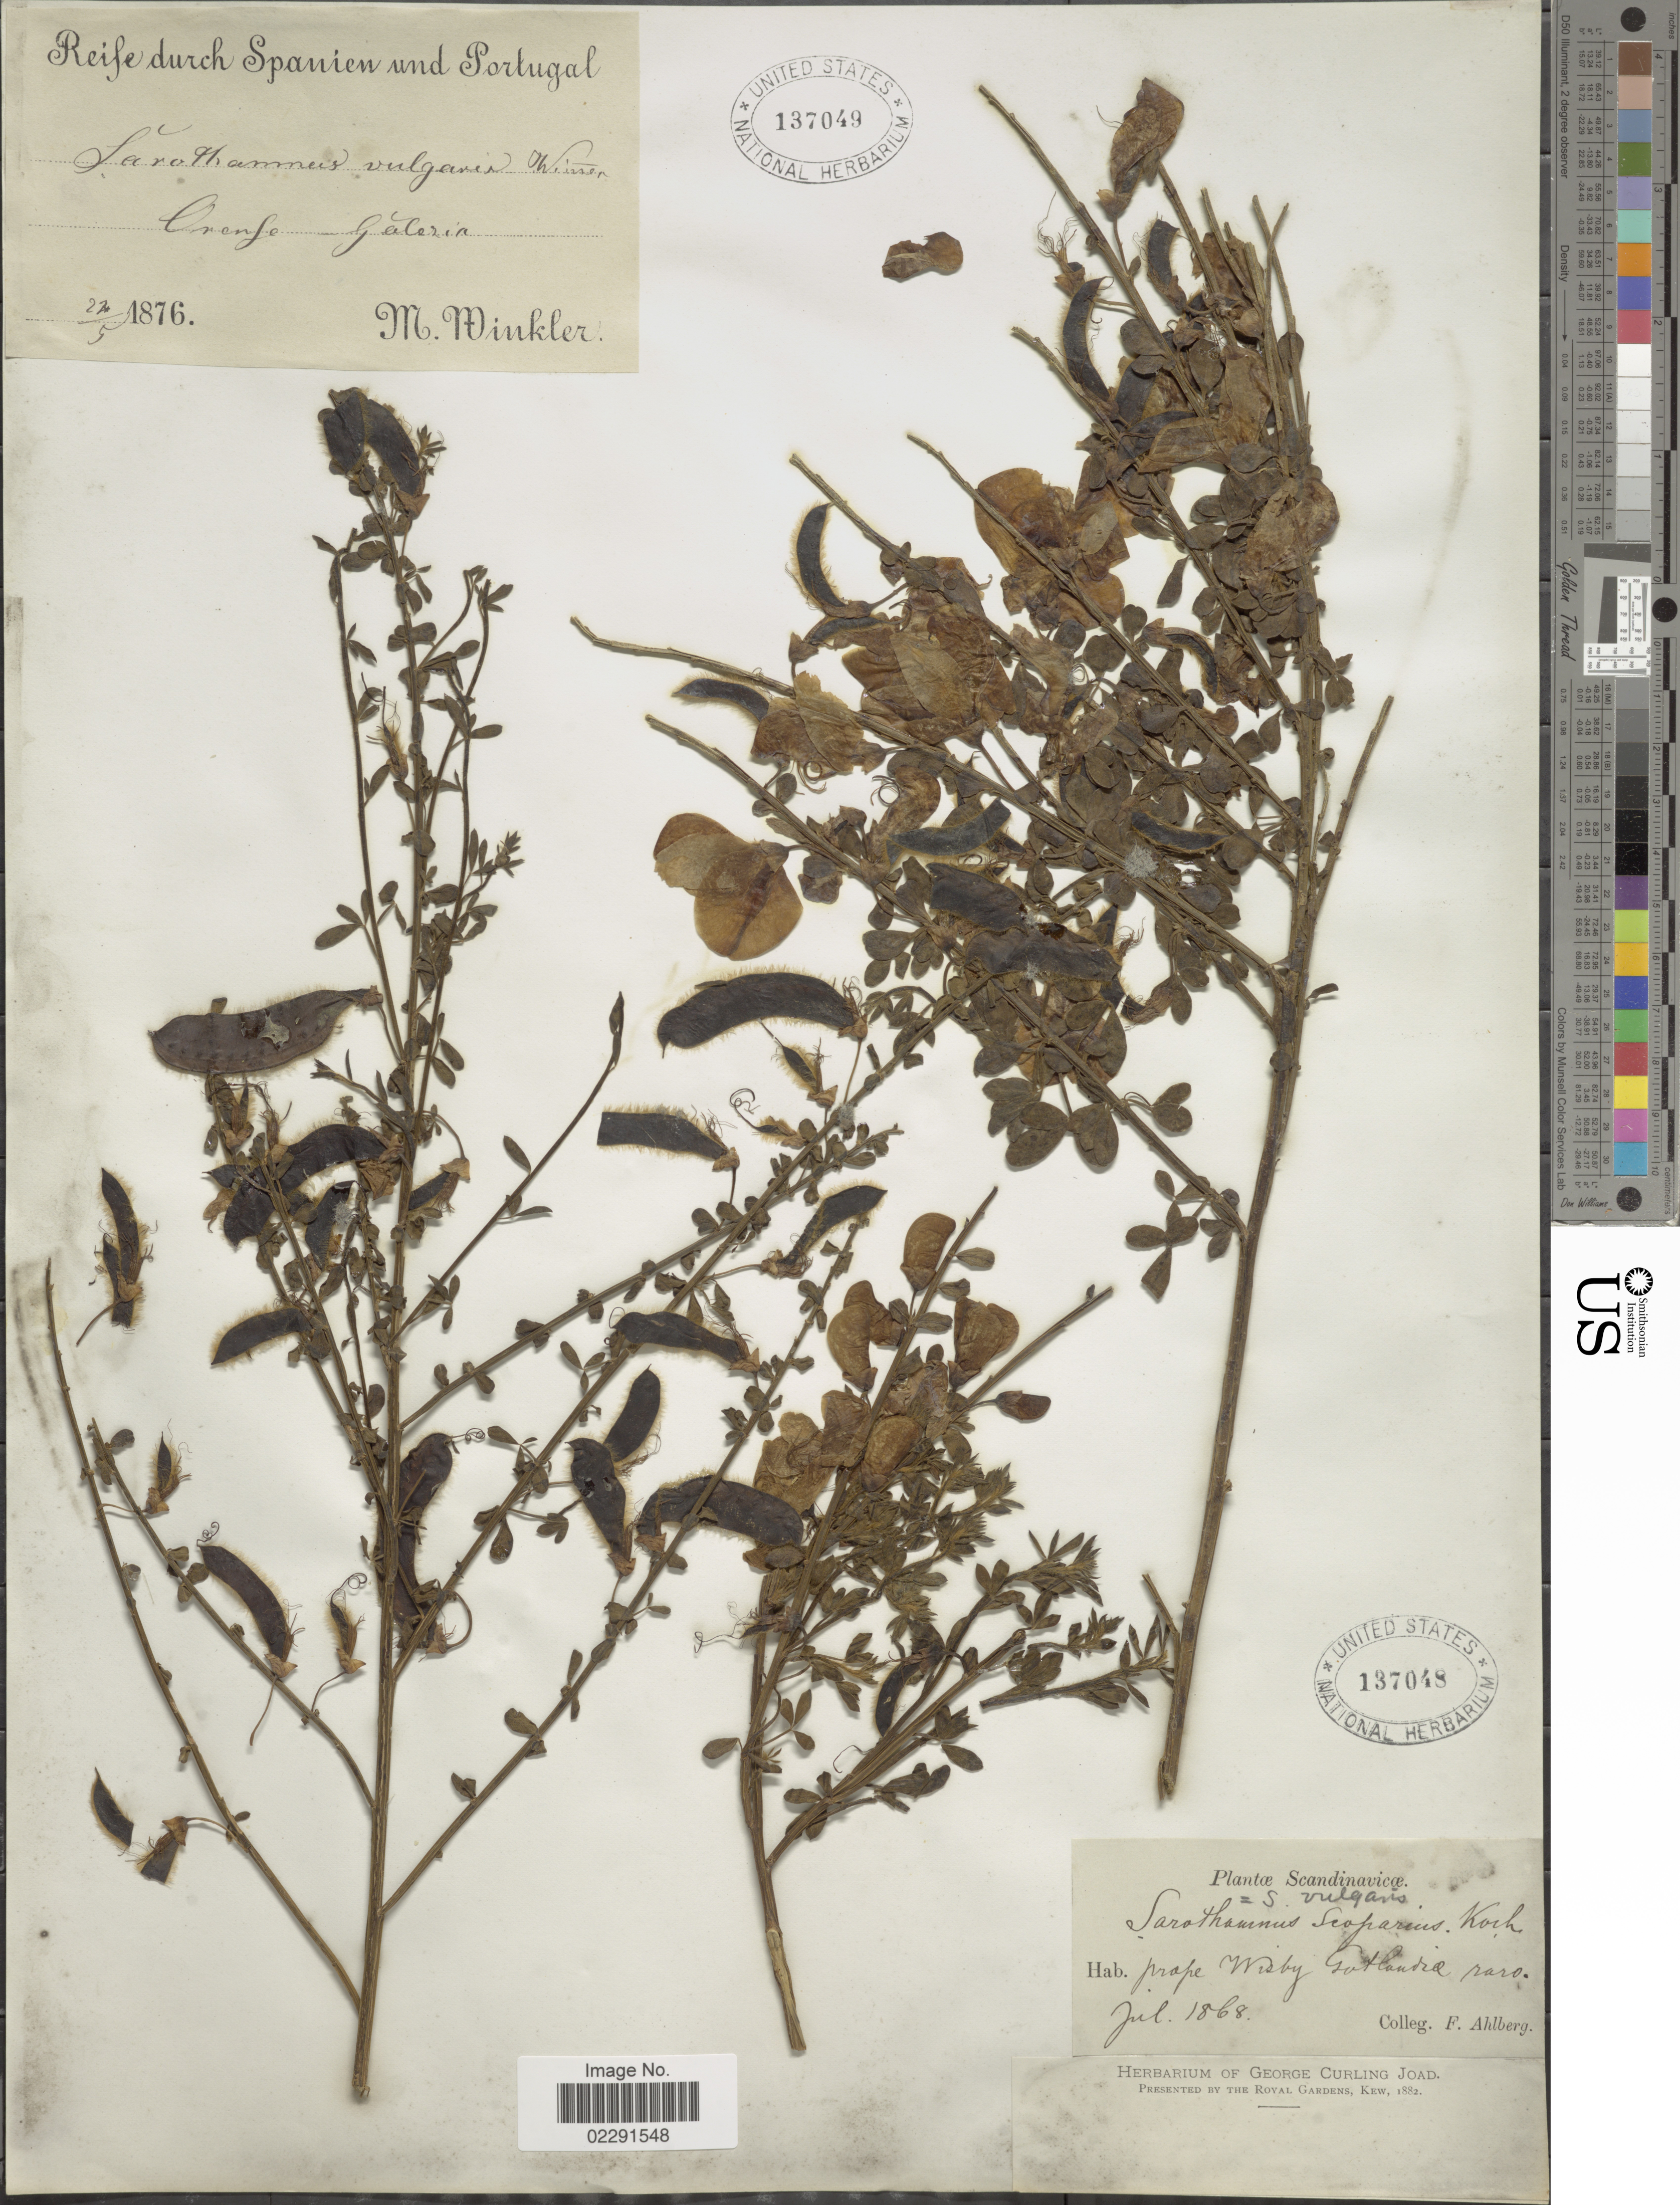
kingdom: Plantae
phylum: Tracheophyta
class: Magnoliopsida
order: Fabales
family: Fabaceae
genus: Cytisus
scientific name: Cytisus scoparius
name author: (L.) Link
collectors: F. Ahlberg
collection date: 1868-07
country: Sweden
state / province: Gotland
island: Gotland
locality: Scandinavicae, prope Wisby Gotlandiae raro [Scandinavia, near Visby, Gotland, rare]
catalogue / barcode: US 137048